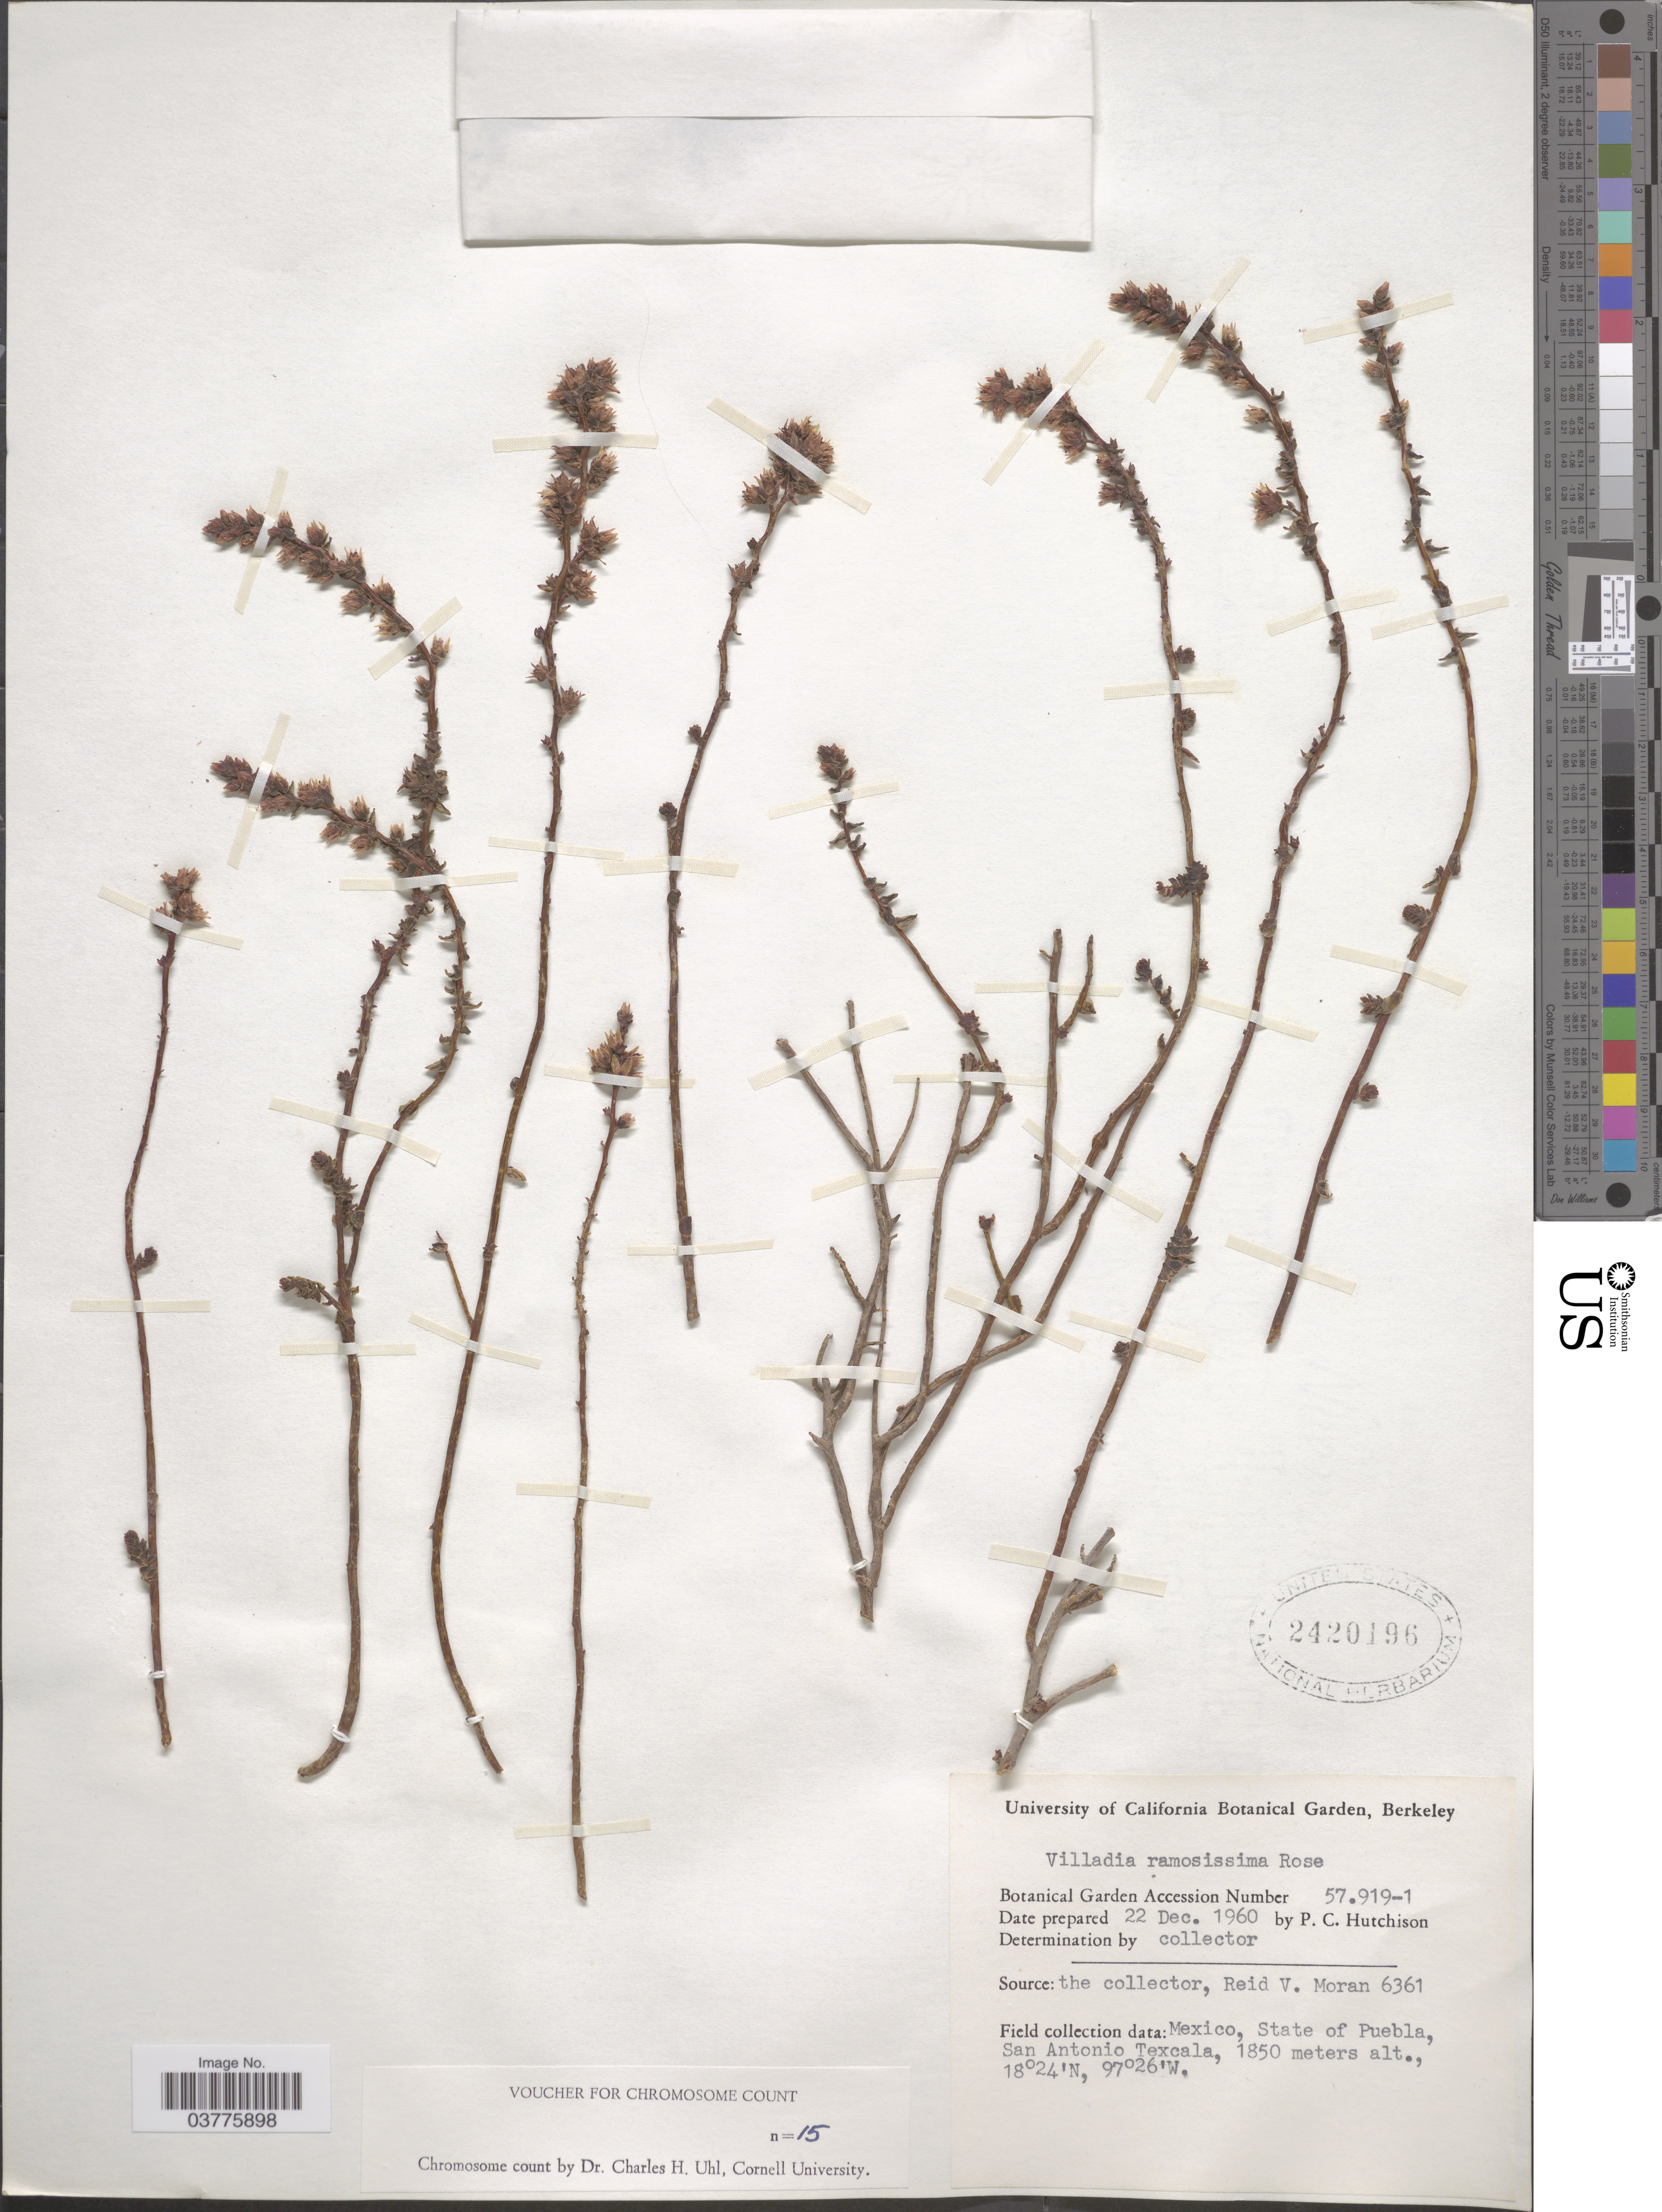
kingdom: Plantae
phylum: Tracheophyta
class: Magnoliopsida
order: Saxifragales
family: Crassulaceae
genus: Villadia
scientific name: Villadia ramosissima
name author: Rose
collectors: P. C. Hutchison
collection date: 1960-12-22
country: United States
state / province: California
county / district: Alameda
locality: University of California Botanical Garden, Berkeley.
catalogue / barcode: US 2420196